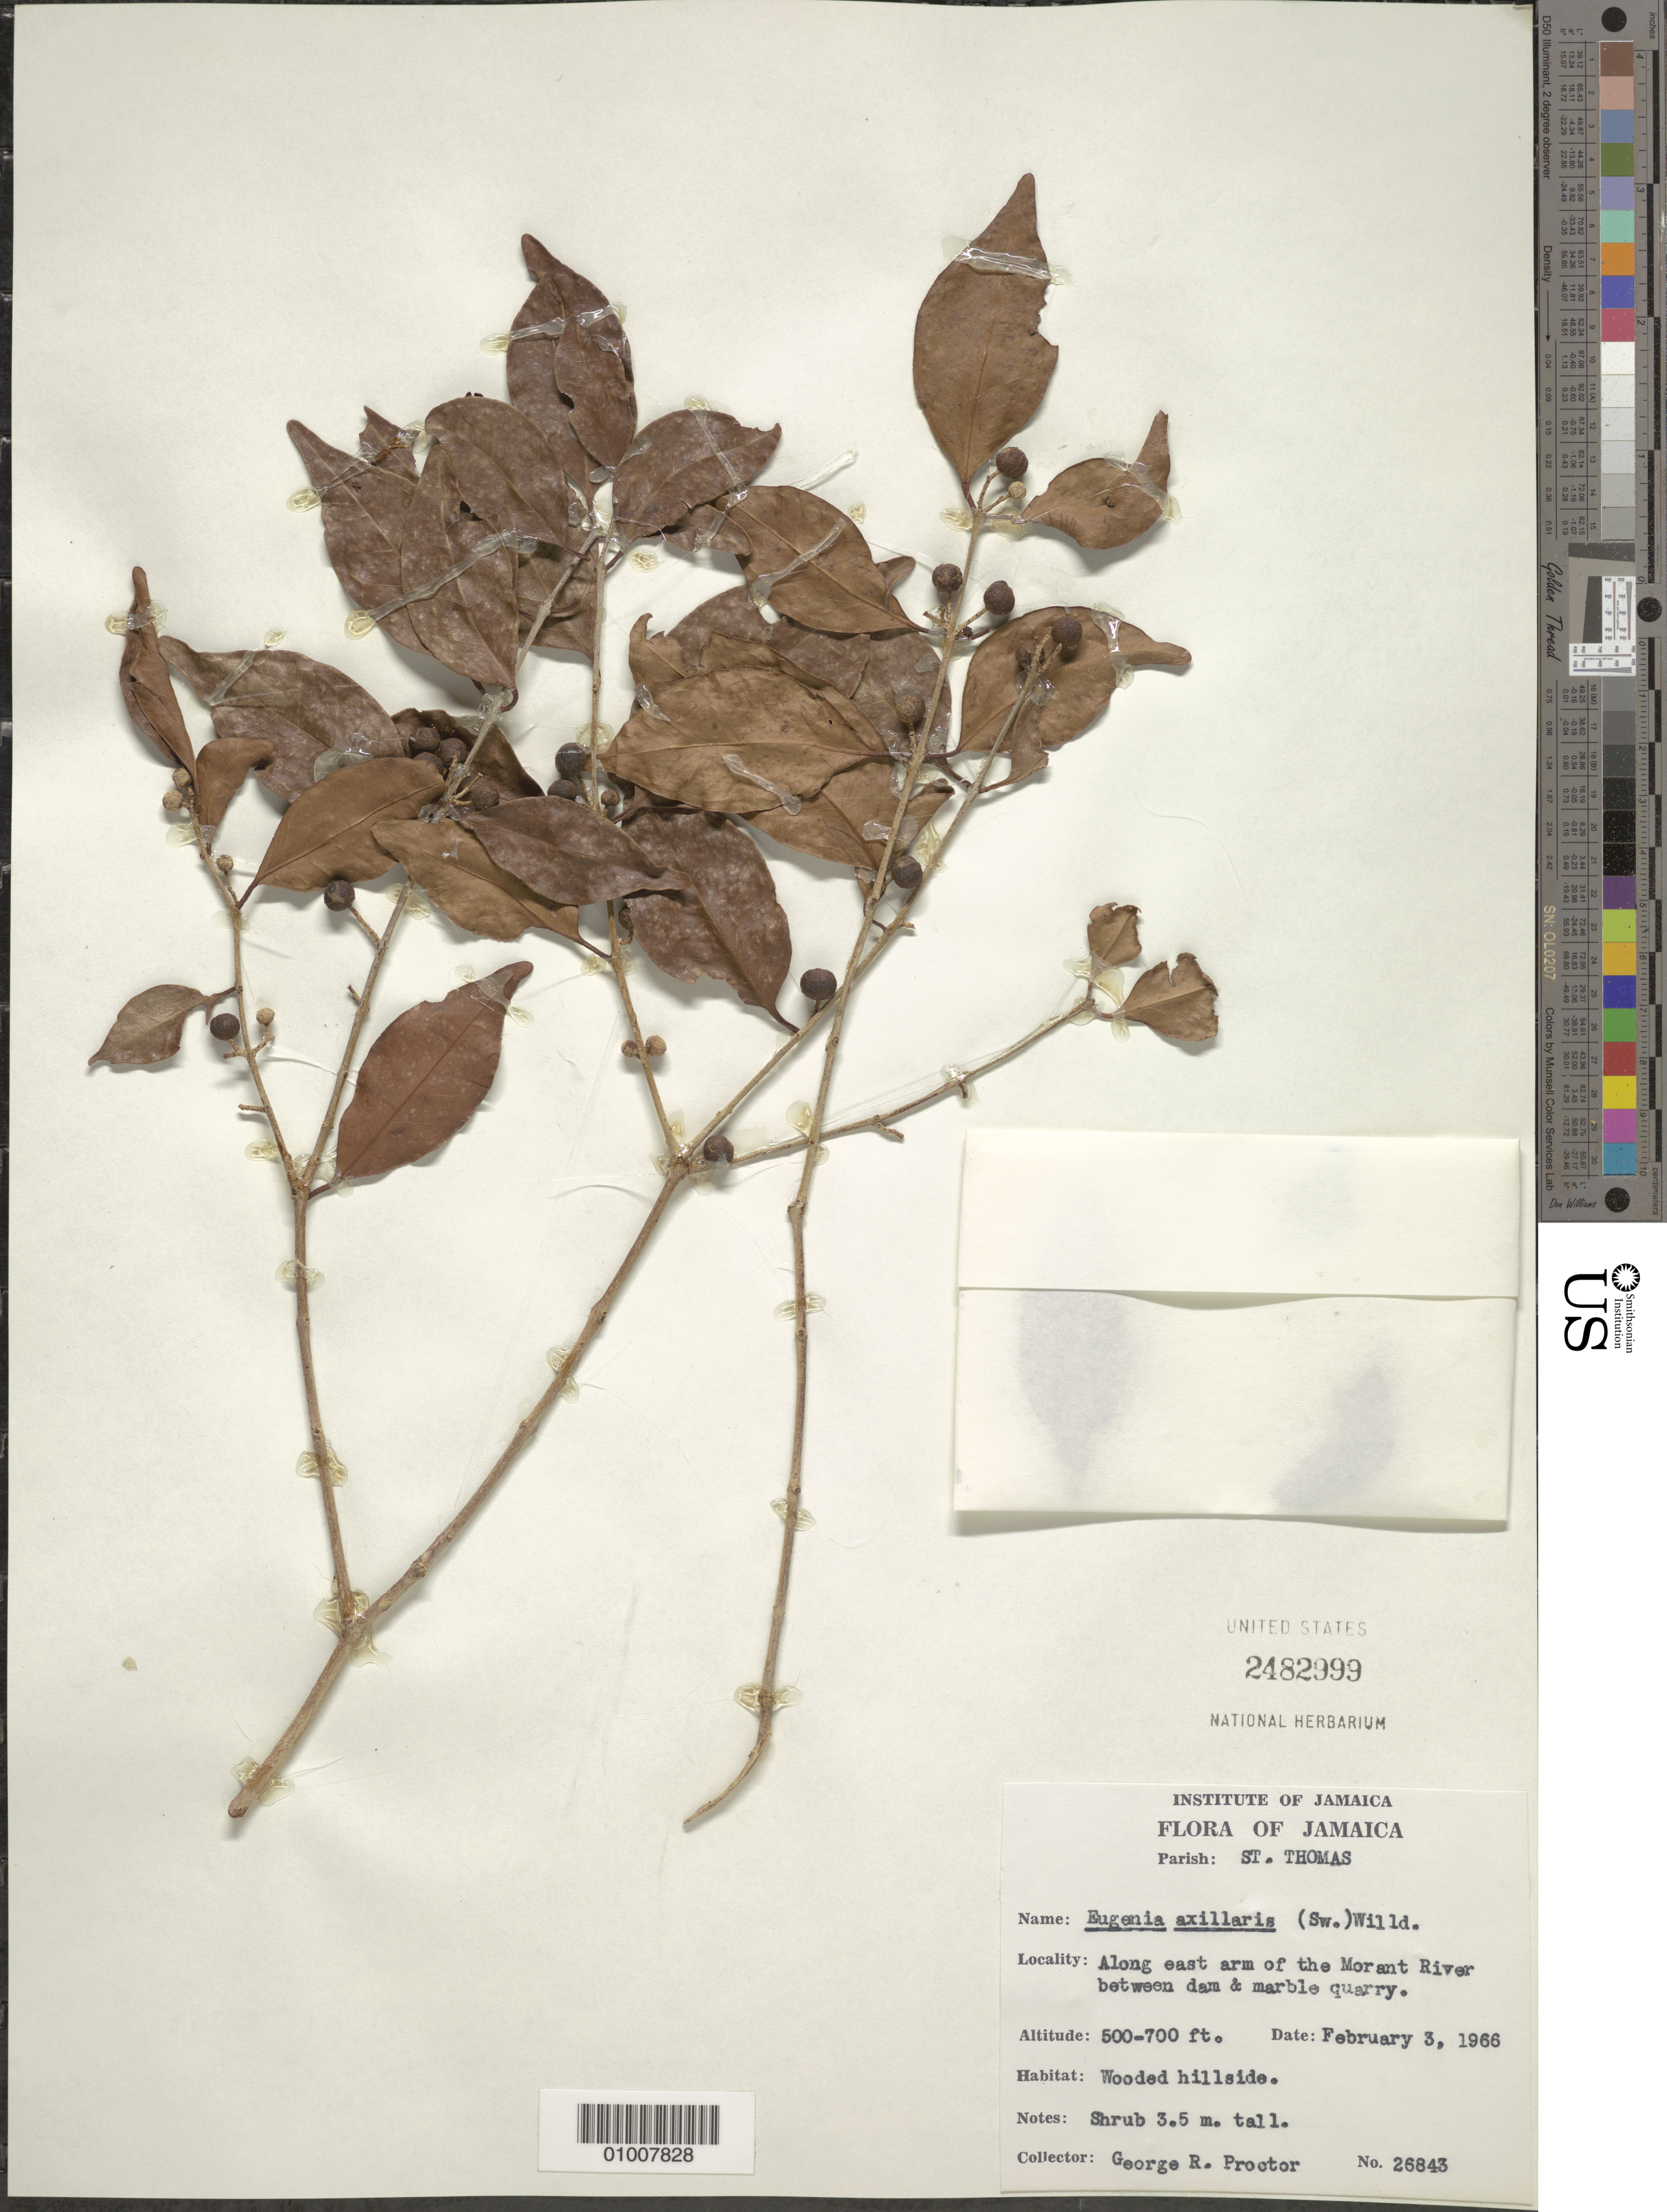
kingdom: Plantae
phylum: Tracheophyta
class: Magnoliopsida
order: Myrtales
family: Myrtaceae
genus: Eugenia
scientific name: Eugenia axillaris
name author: (Sw.) Willd.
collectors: G. R. Proctor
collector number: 26843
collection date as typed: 03 Feb 1966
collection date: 1966-02-03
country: Jamaica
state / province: Saint Thomas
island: Jamaica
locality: Along east arm of the Morant River, between dam and marble quarry.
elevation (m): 152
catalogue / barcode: US 2482999